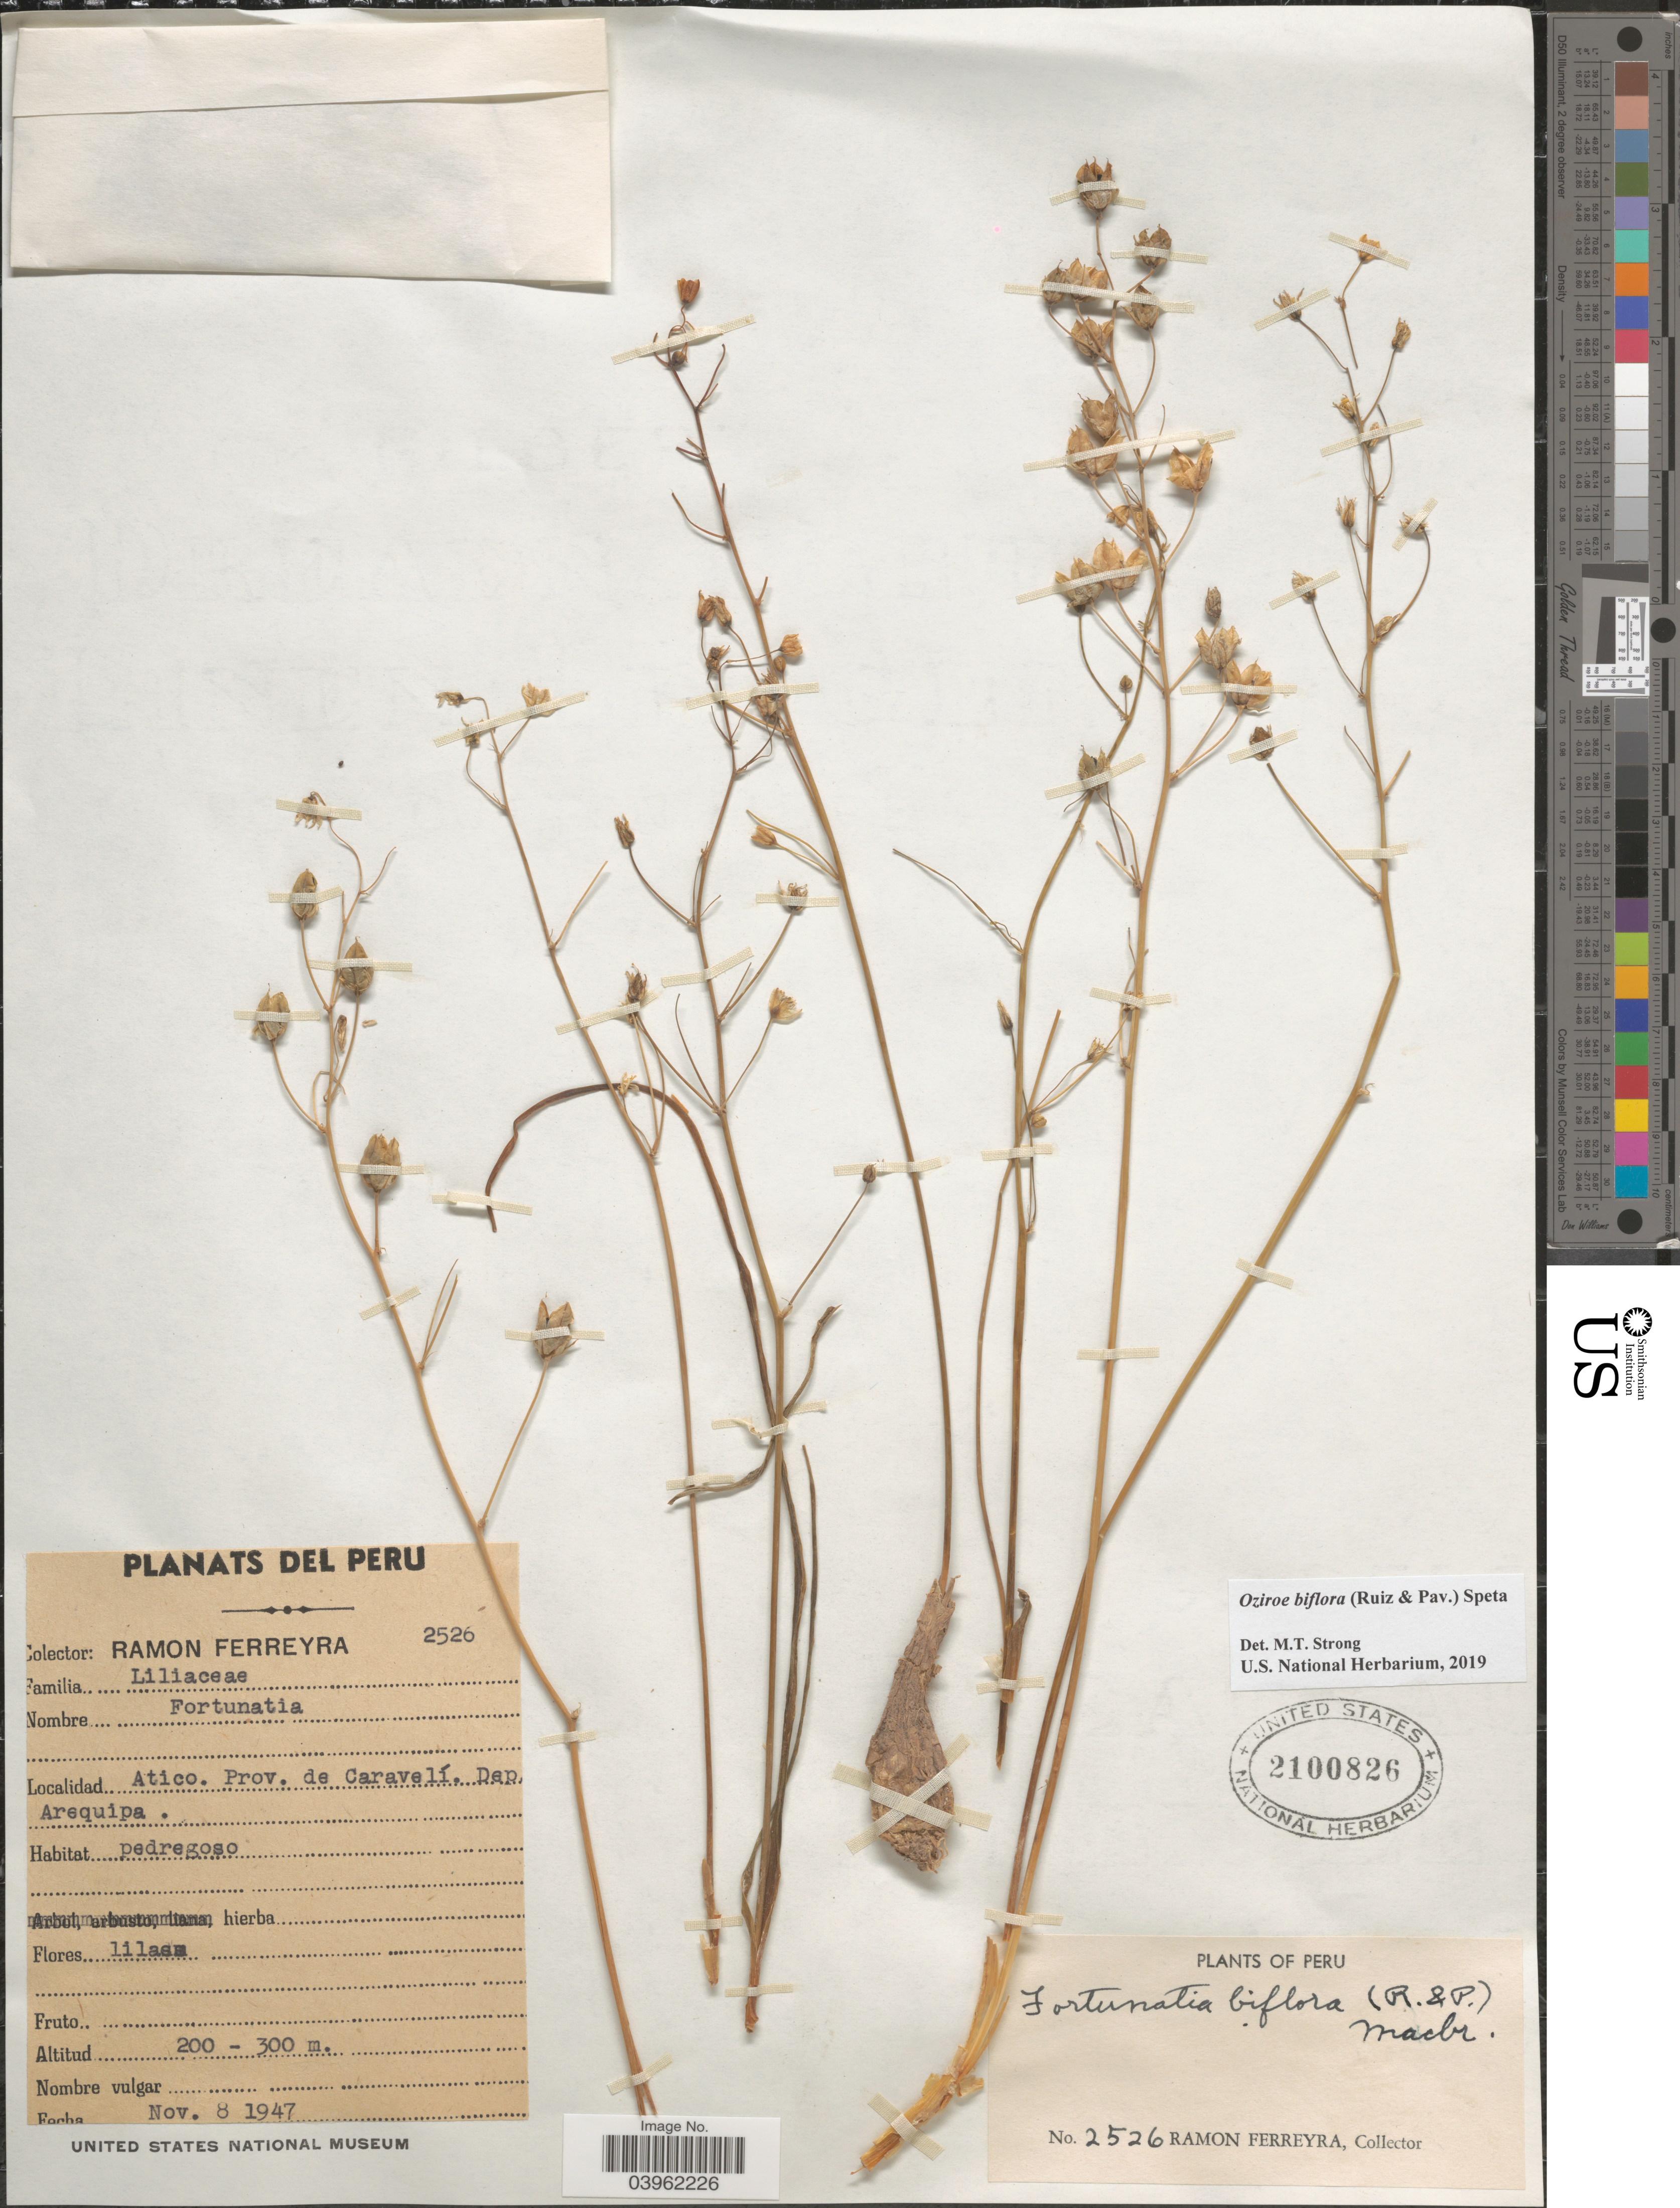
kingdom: Plantae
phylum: Tracheophyta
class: Liliopsida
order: Asparagales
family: Asparagaceae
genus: Oziroe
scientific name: Oziroë biflora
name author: (Ruiz & Pav.) Speta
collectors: R. A. Ferreyra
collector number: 2526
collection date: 1947-11-08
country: Peru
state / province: Arequipa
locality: Atico. Prov. de Caravelí. Dep. Arequipa.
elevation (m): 200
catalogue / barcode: US 2100826